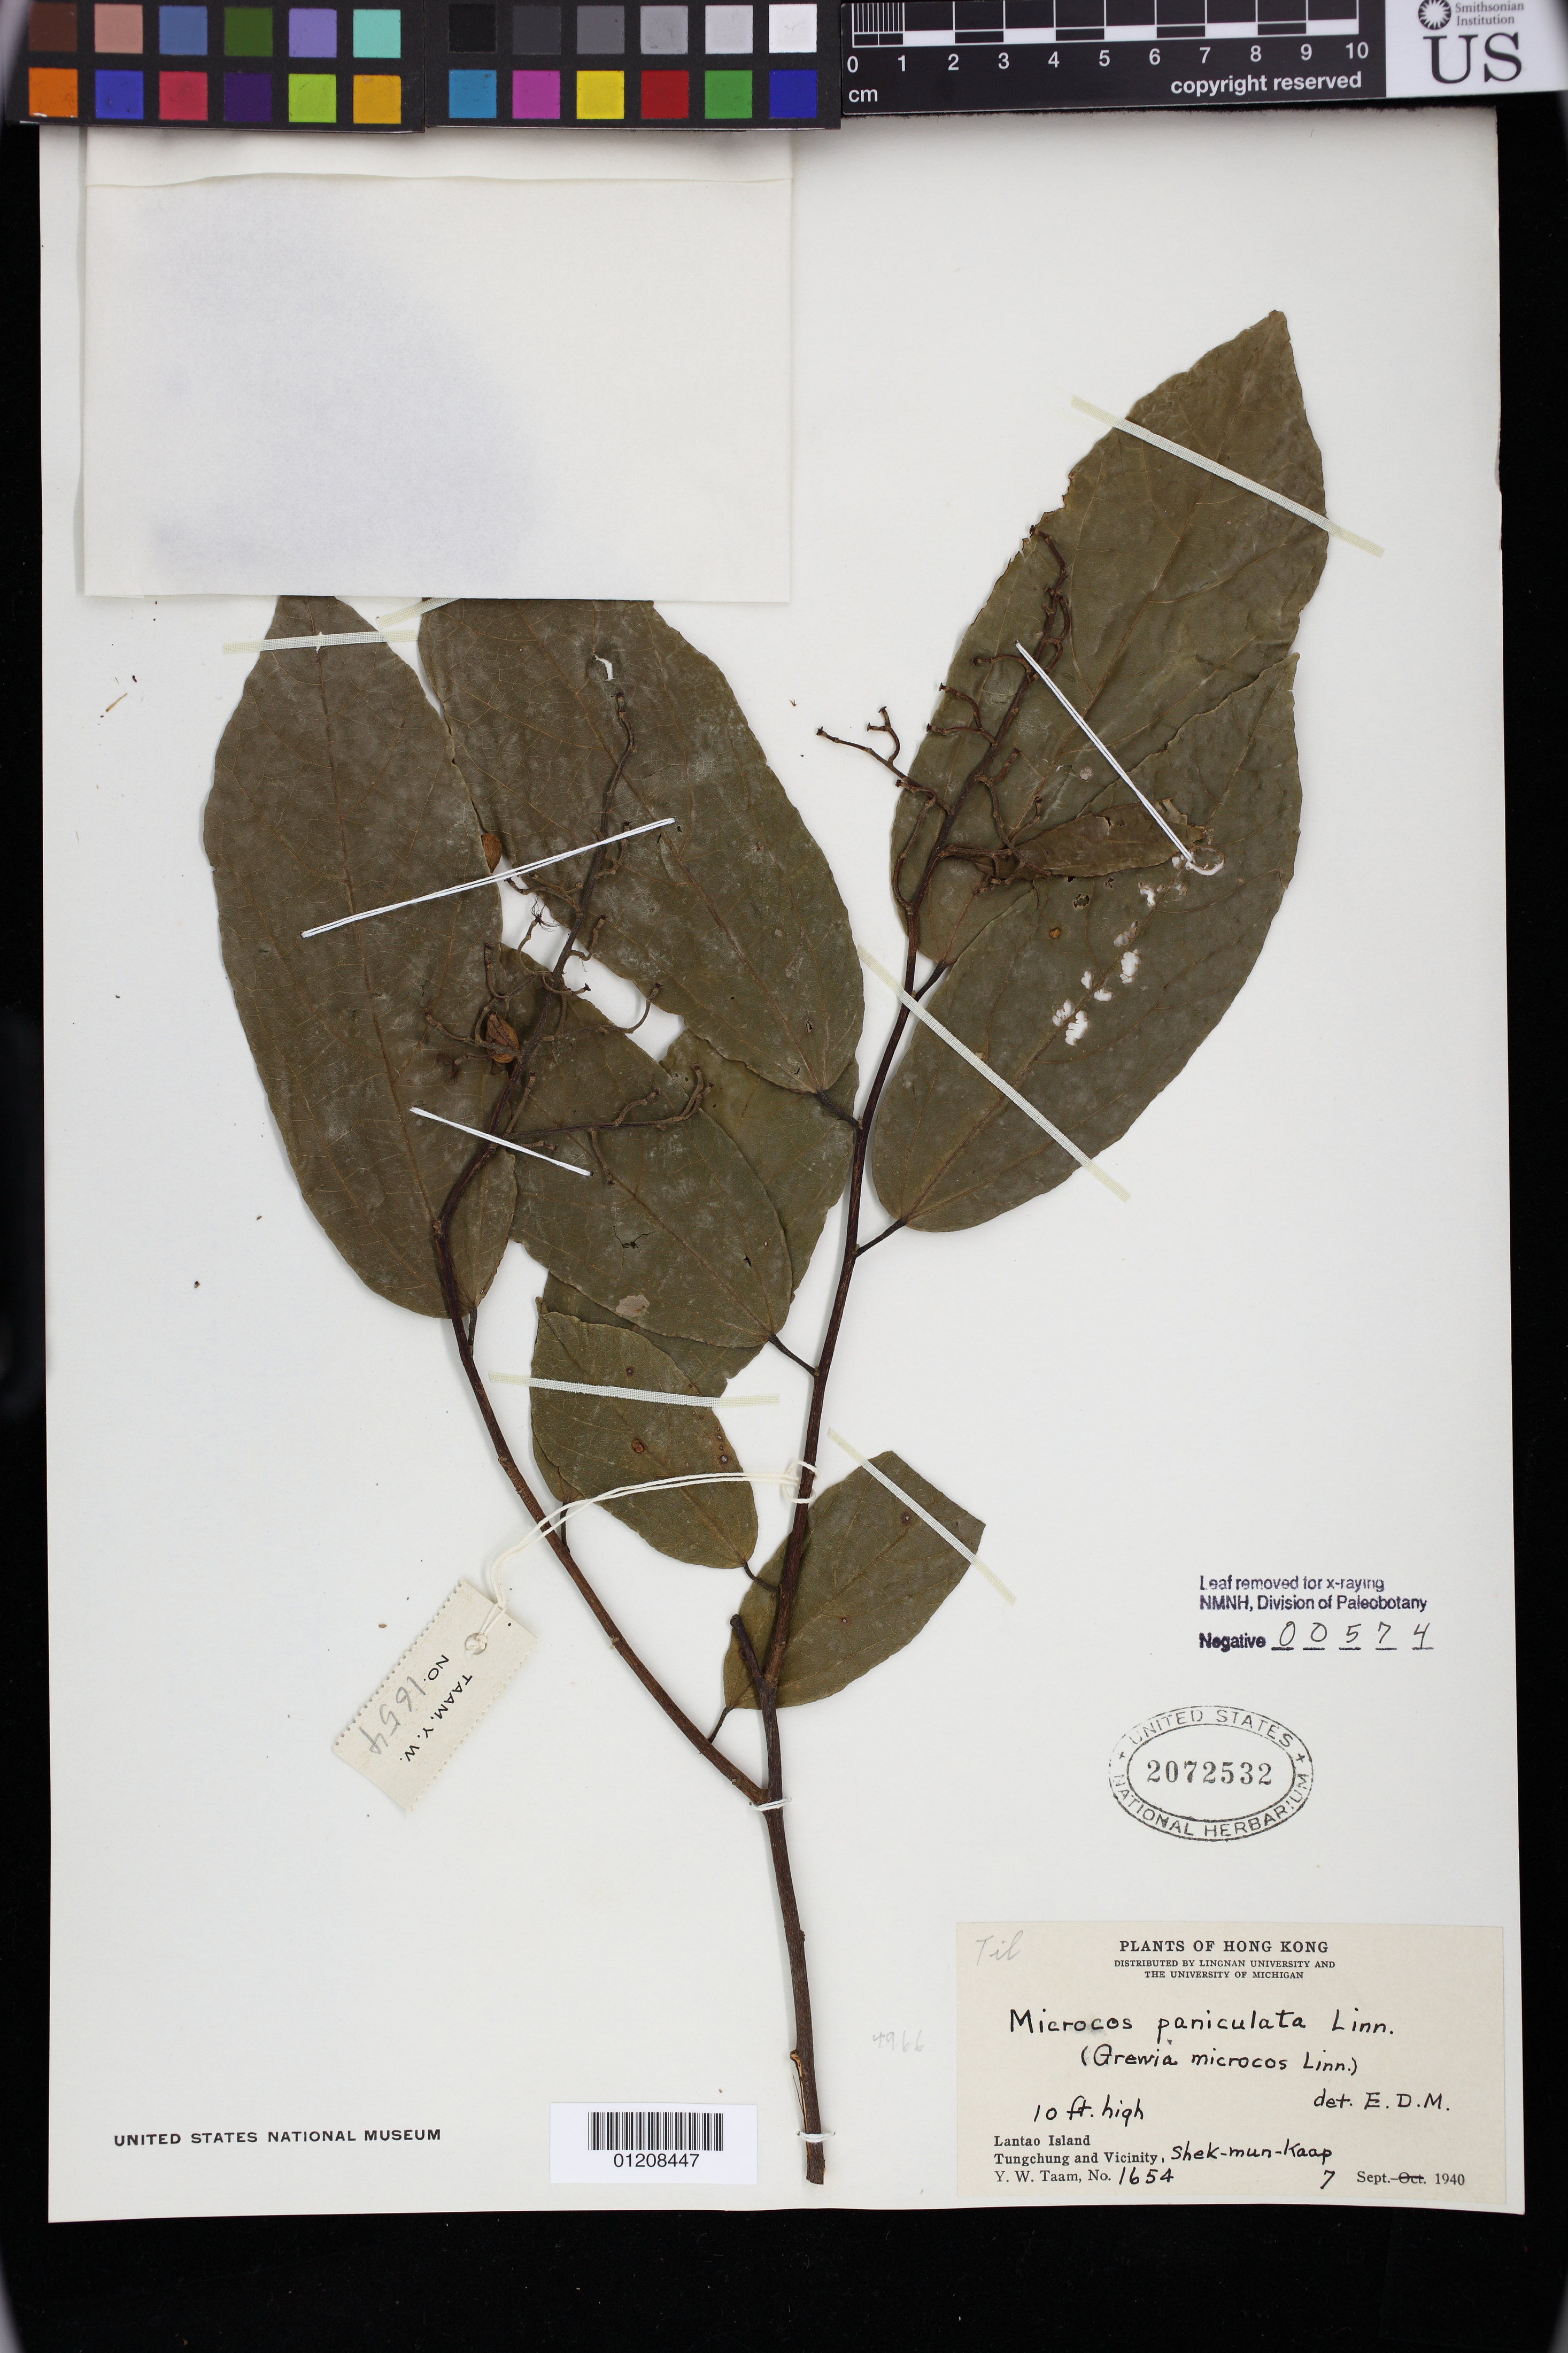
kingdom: Plantae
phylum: Tracheophyta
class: Magnoliopsida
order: Malvales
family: Malvaceae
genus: Microcos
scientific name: Microcos paniculata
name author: L.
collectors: Y. W. Taam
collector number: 1654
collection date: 1940-09-07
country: China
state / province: Hong Kong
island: Lantau Island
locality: Tung-Chung and Vicinity,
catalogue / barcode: US 2072532